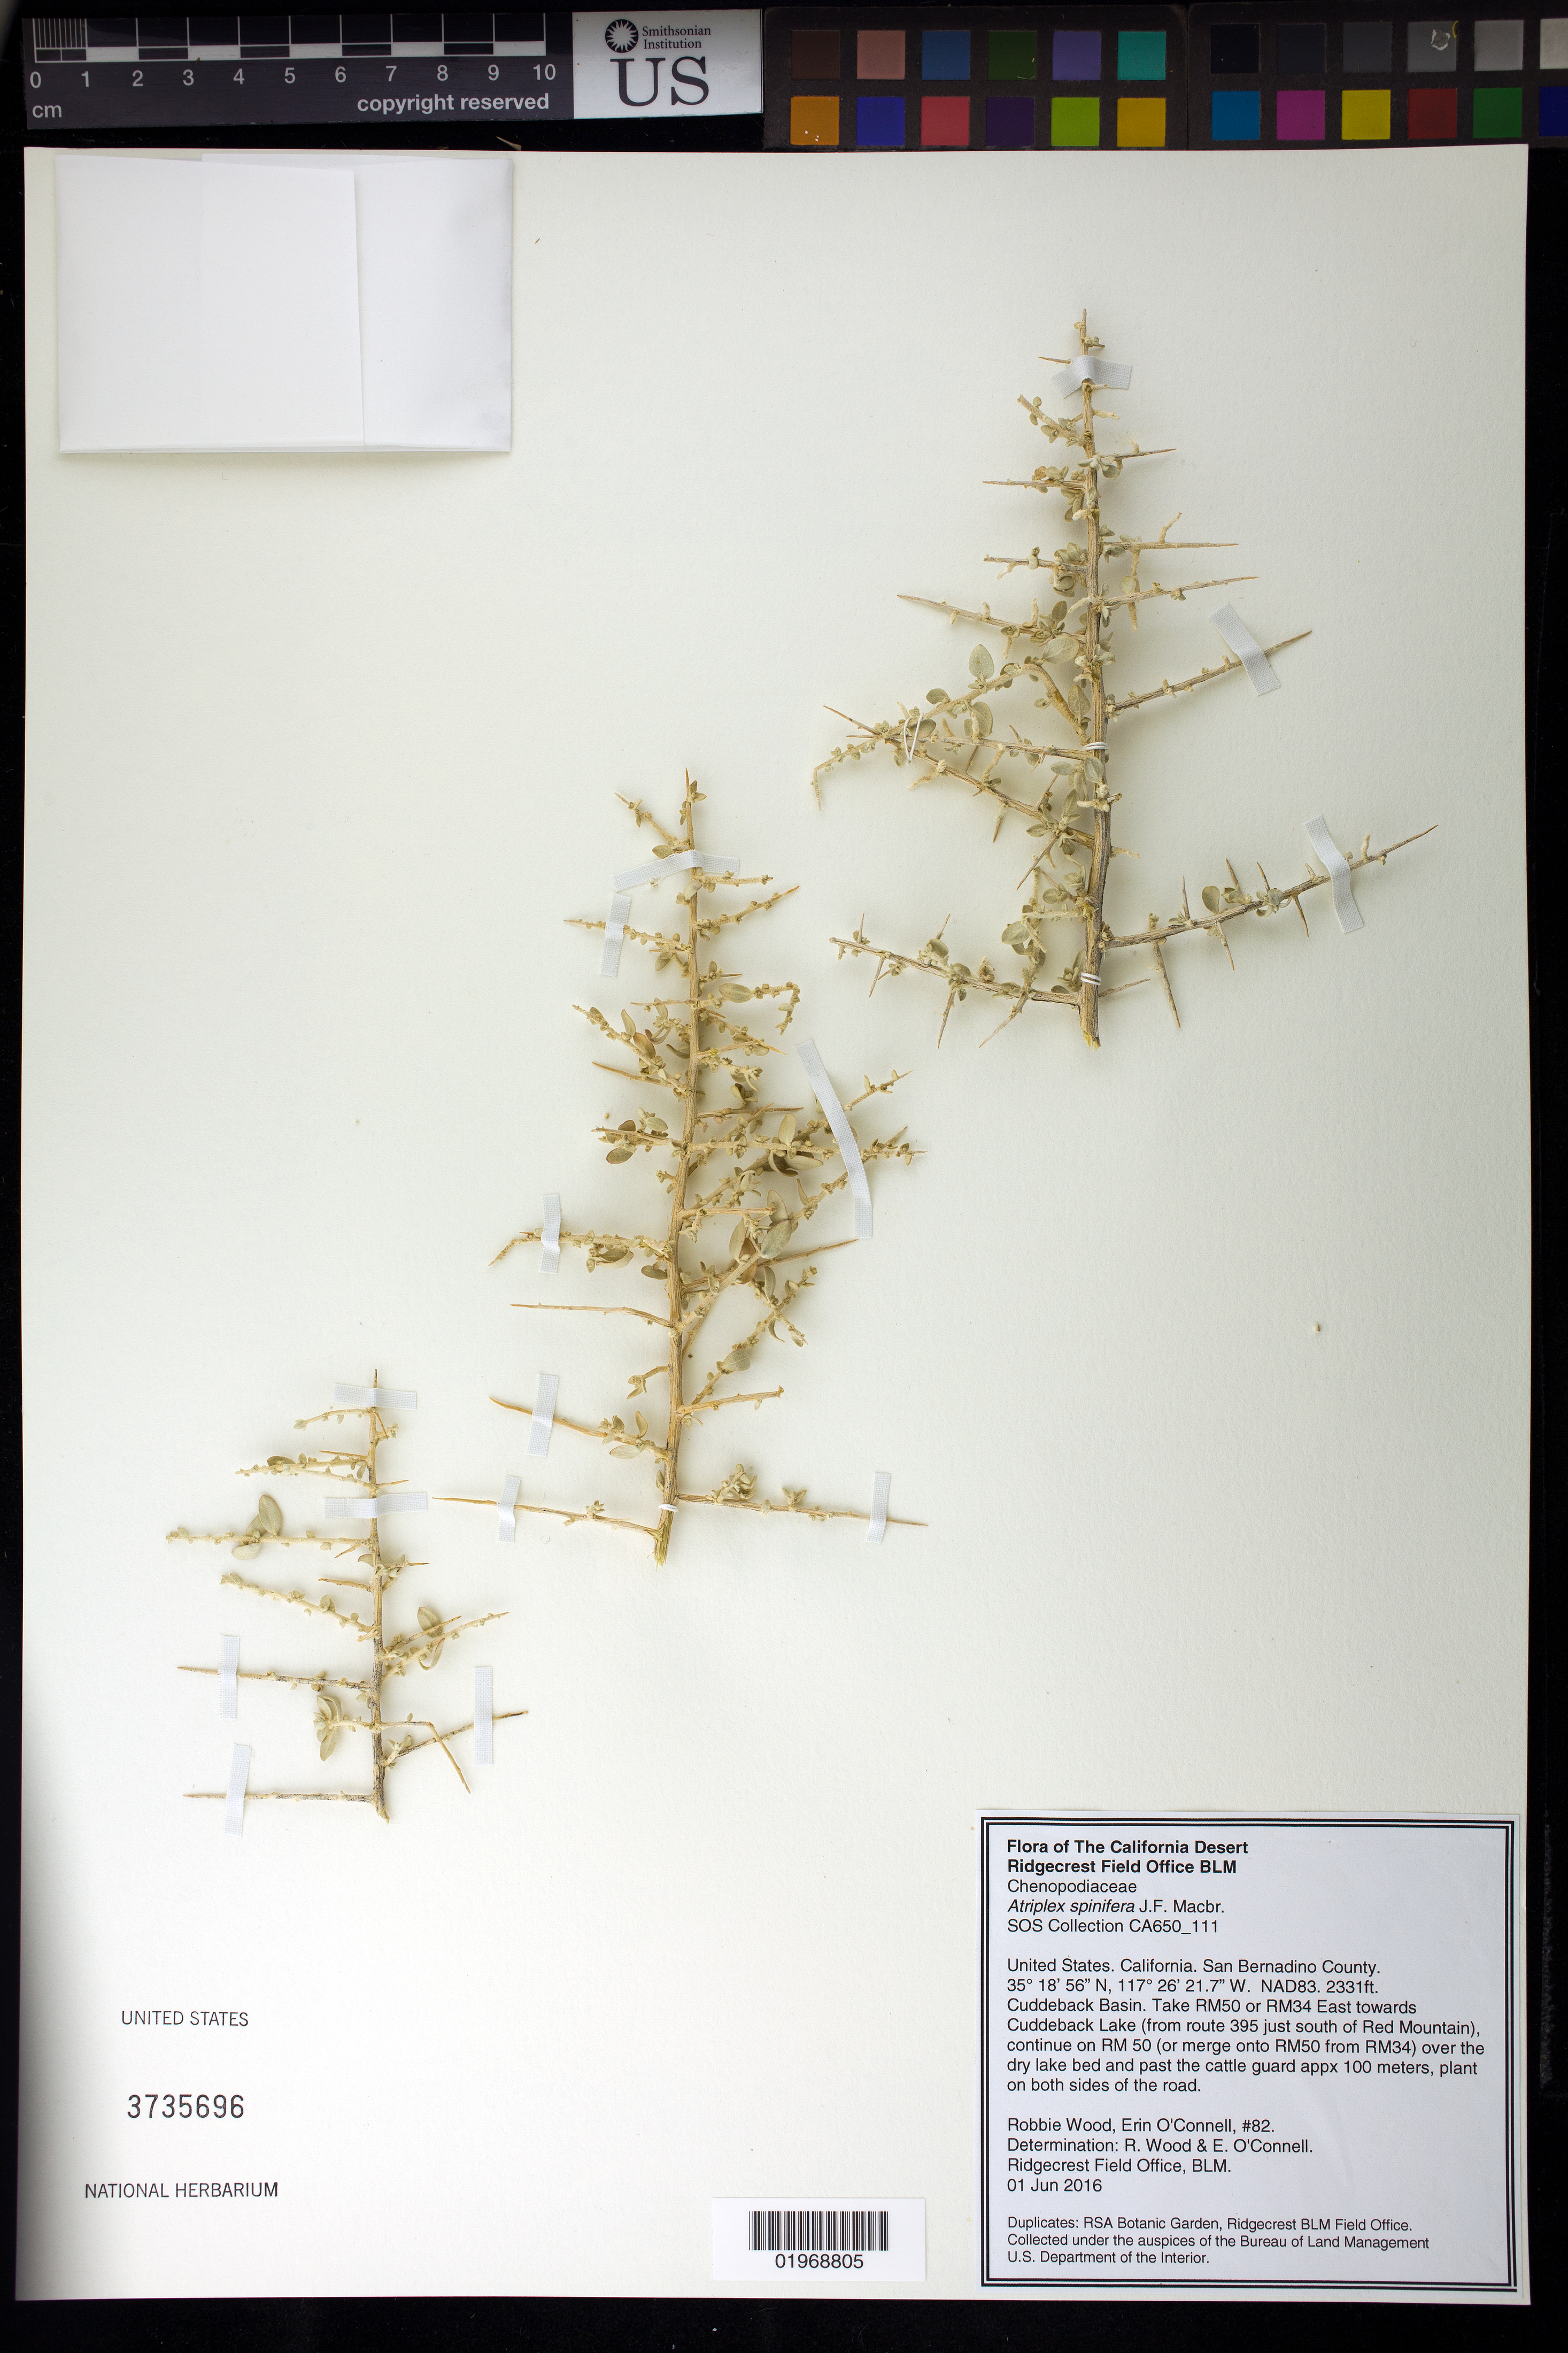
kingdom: Plantae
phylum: Tracheophyta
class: Magnoliopsida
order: Caryophyllales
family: Amaranthaceae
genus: Atriplex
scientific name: Atriplex spinifera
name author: J.F. Macbr.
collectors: R. Wood & E. O'Connell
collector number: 82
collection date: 2016-06-01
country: United States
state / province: California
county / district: San Bernadino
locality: Cuddeback Lake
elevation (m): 710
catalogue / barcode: US 3735696